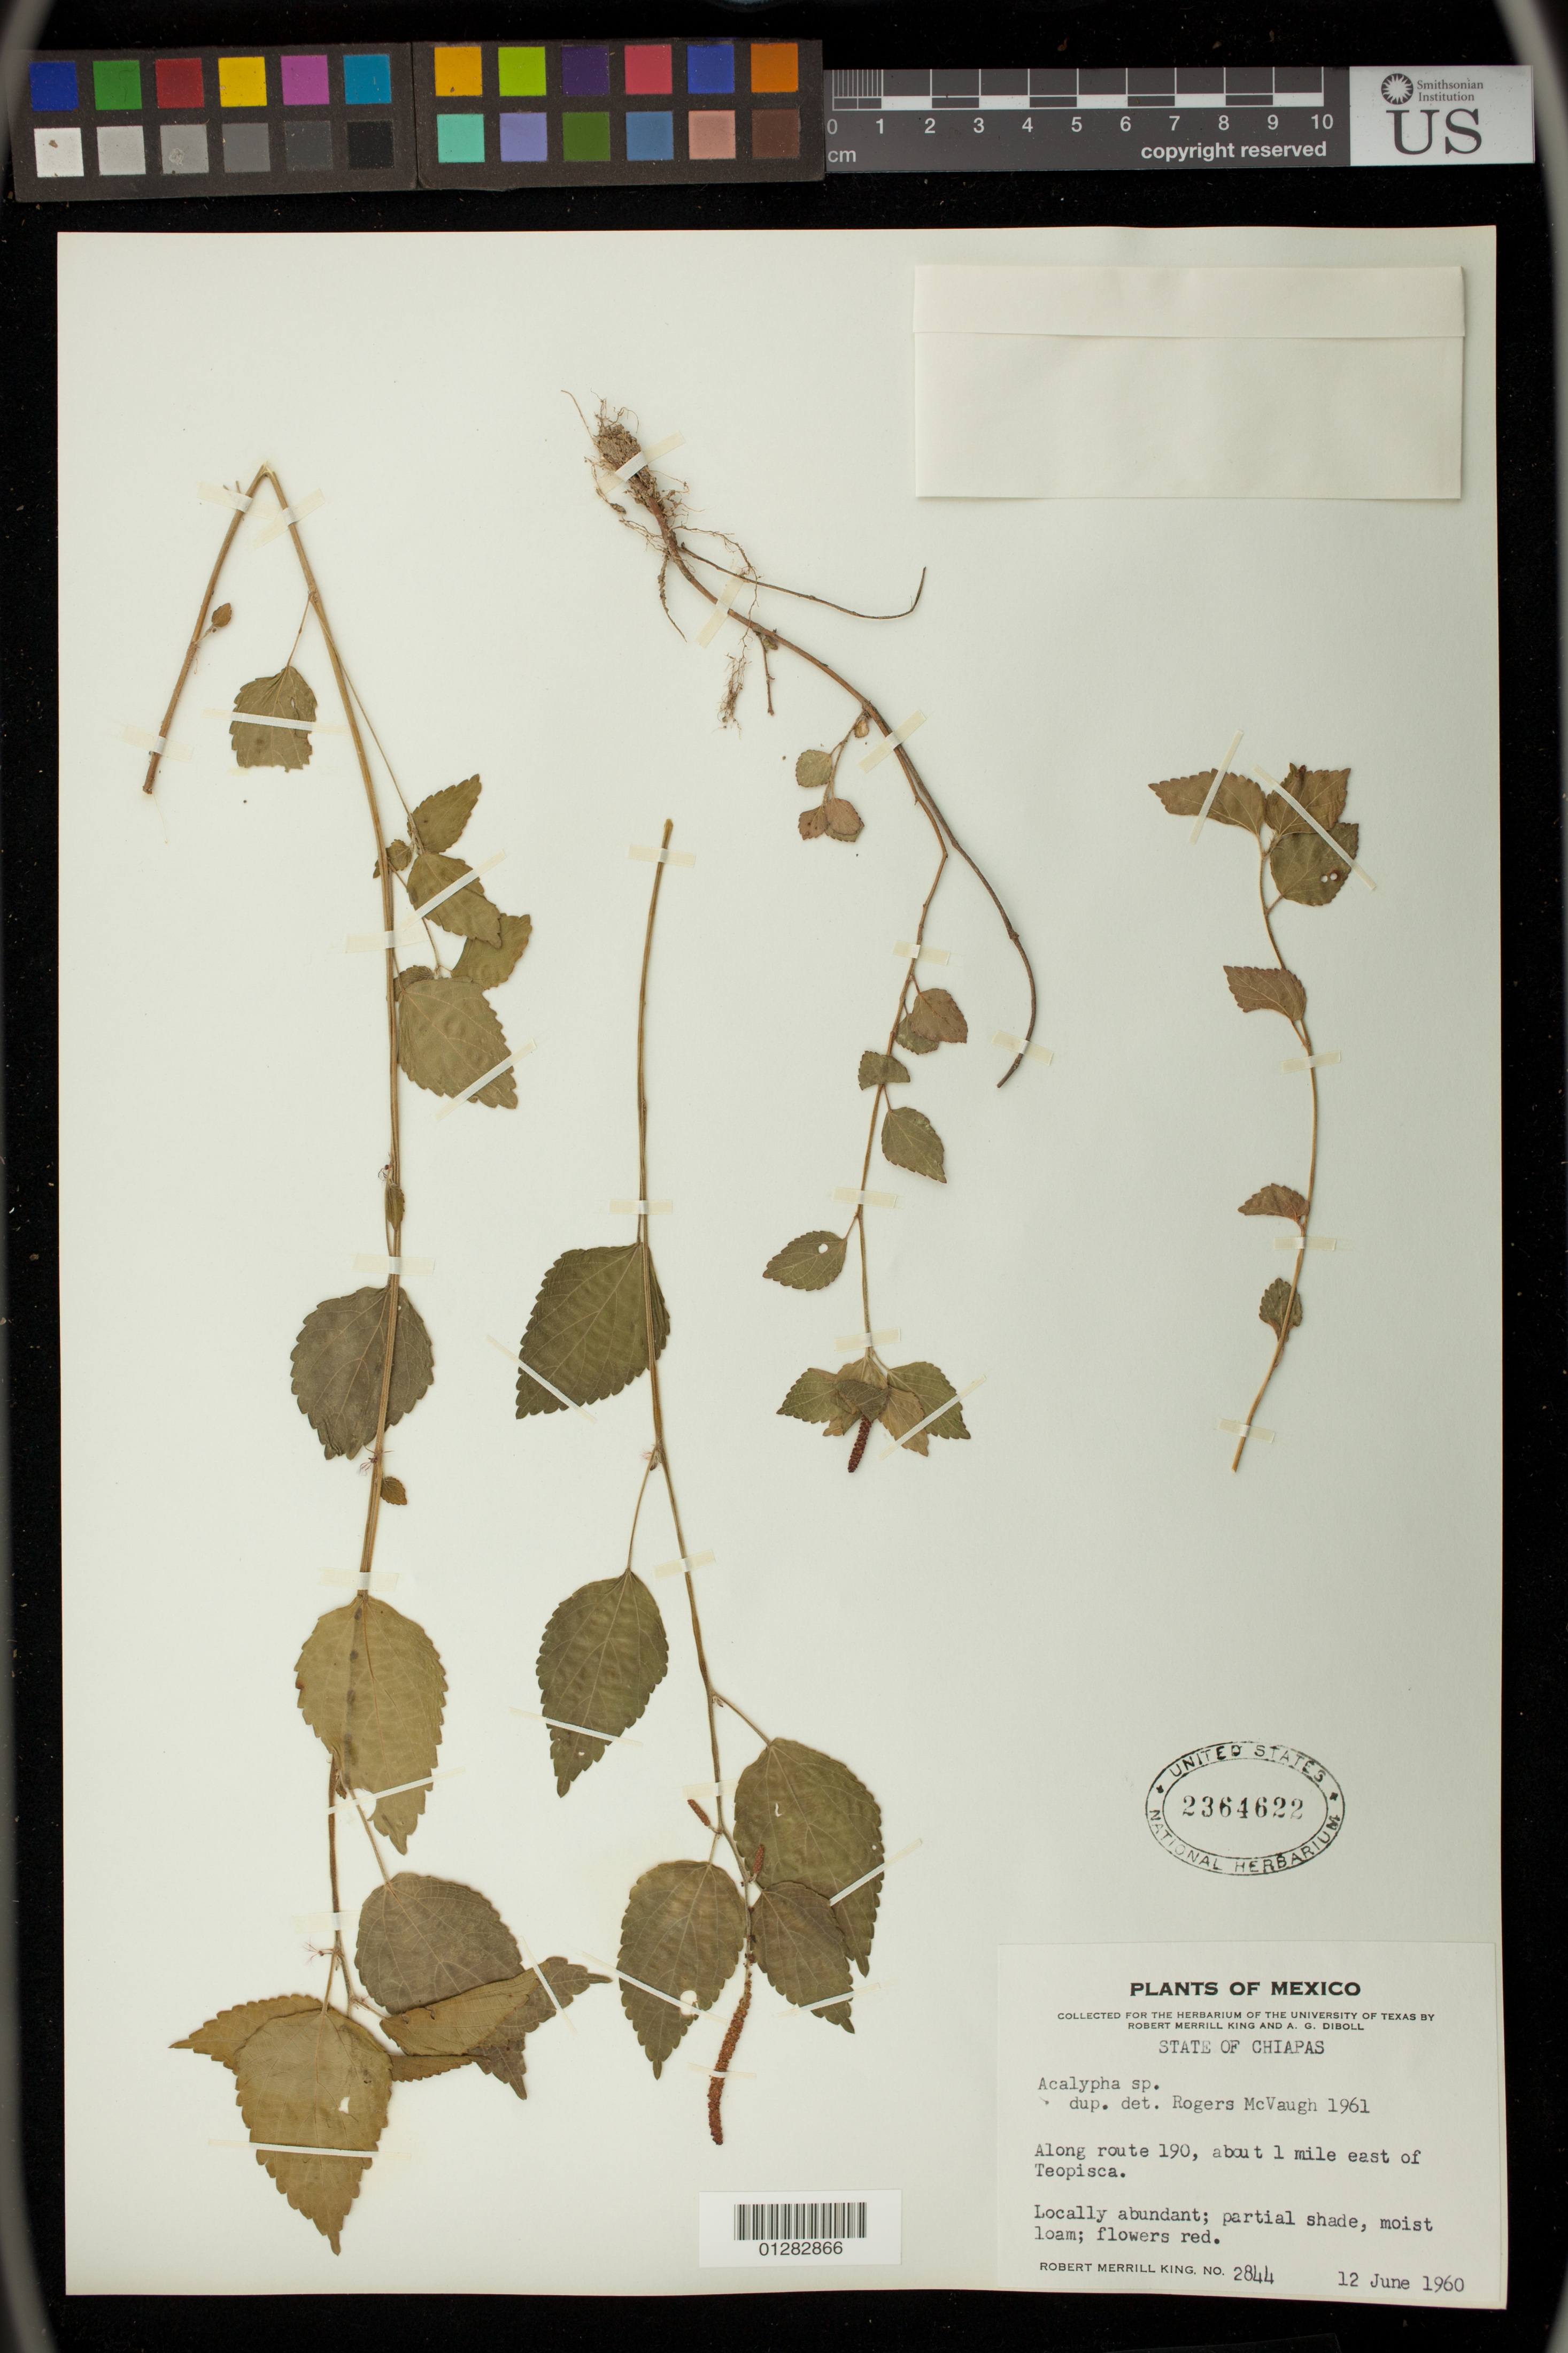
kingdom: Plantae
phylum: Tracheophyta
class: Magnoliopsida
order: Malpighiales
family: Euphorbiaceae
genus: Acalypha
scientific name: Acalypha sp.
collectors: R. M. King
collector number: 2844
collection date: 1960-06-12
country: Mexico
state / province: Chiapas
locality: Along route 190, about 1 mile east of Teopisca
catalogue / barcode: US 2364622